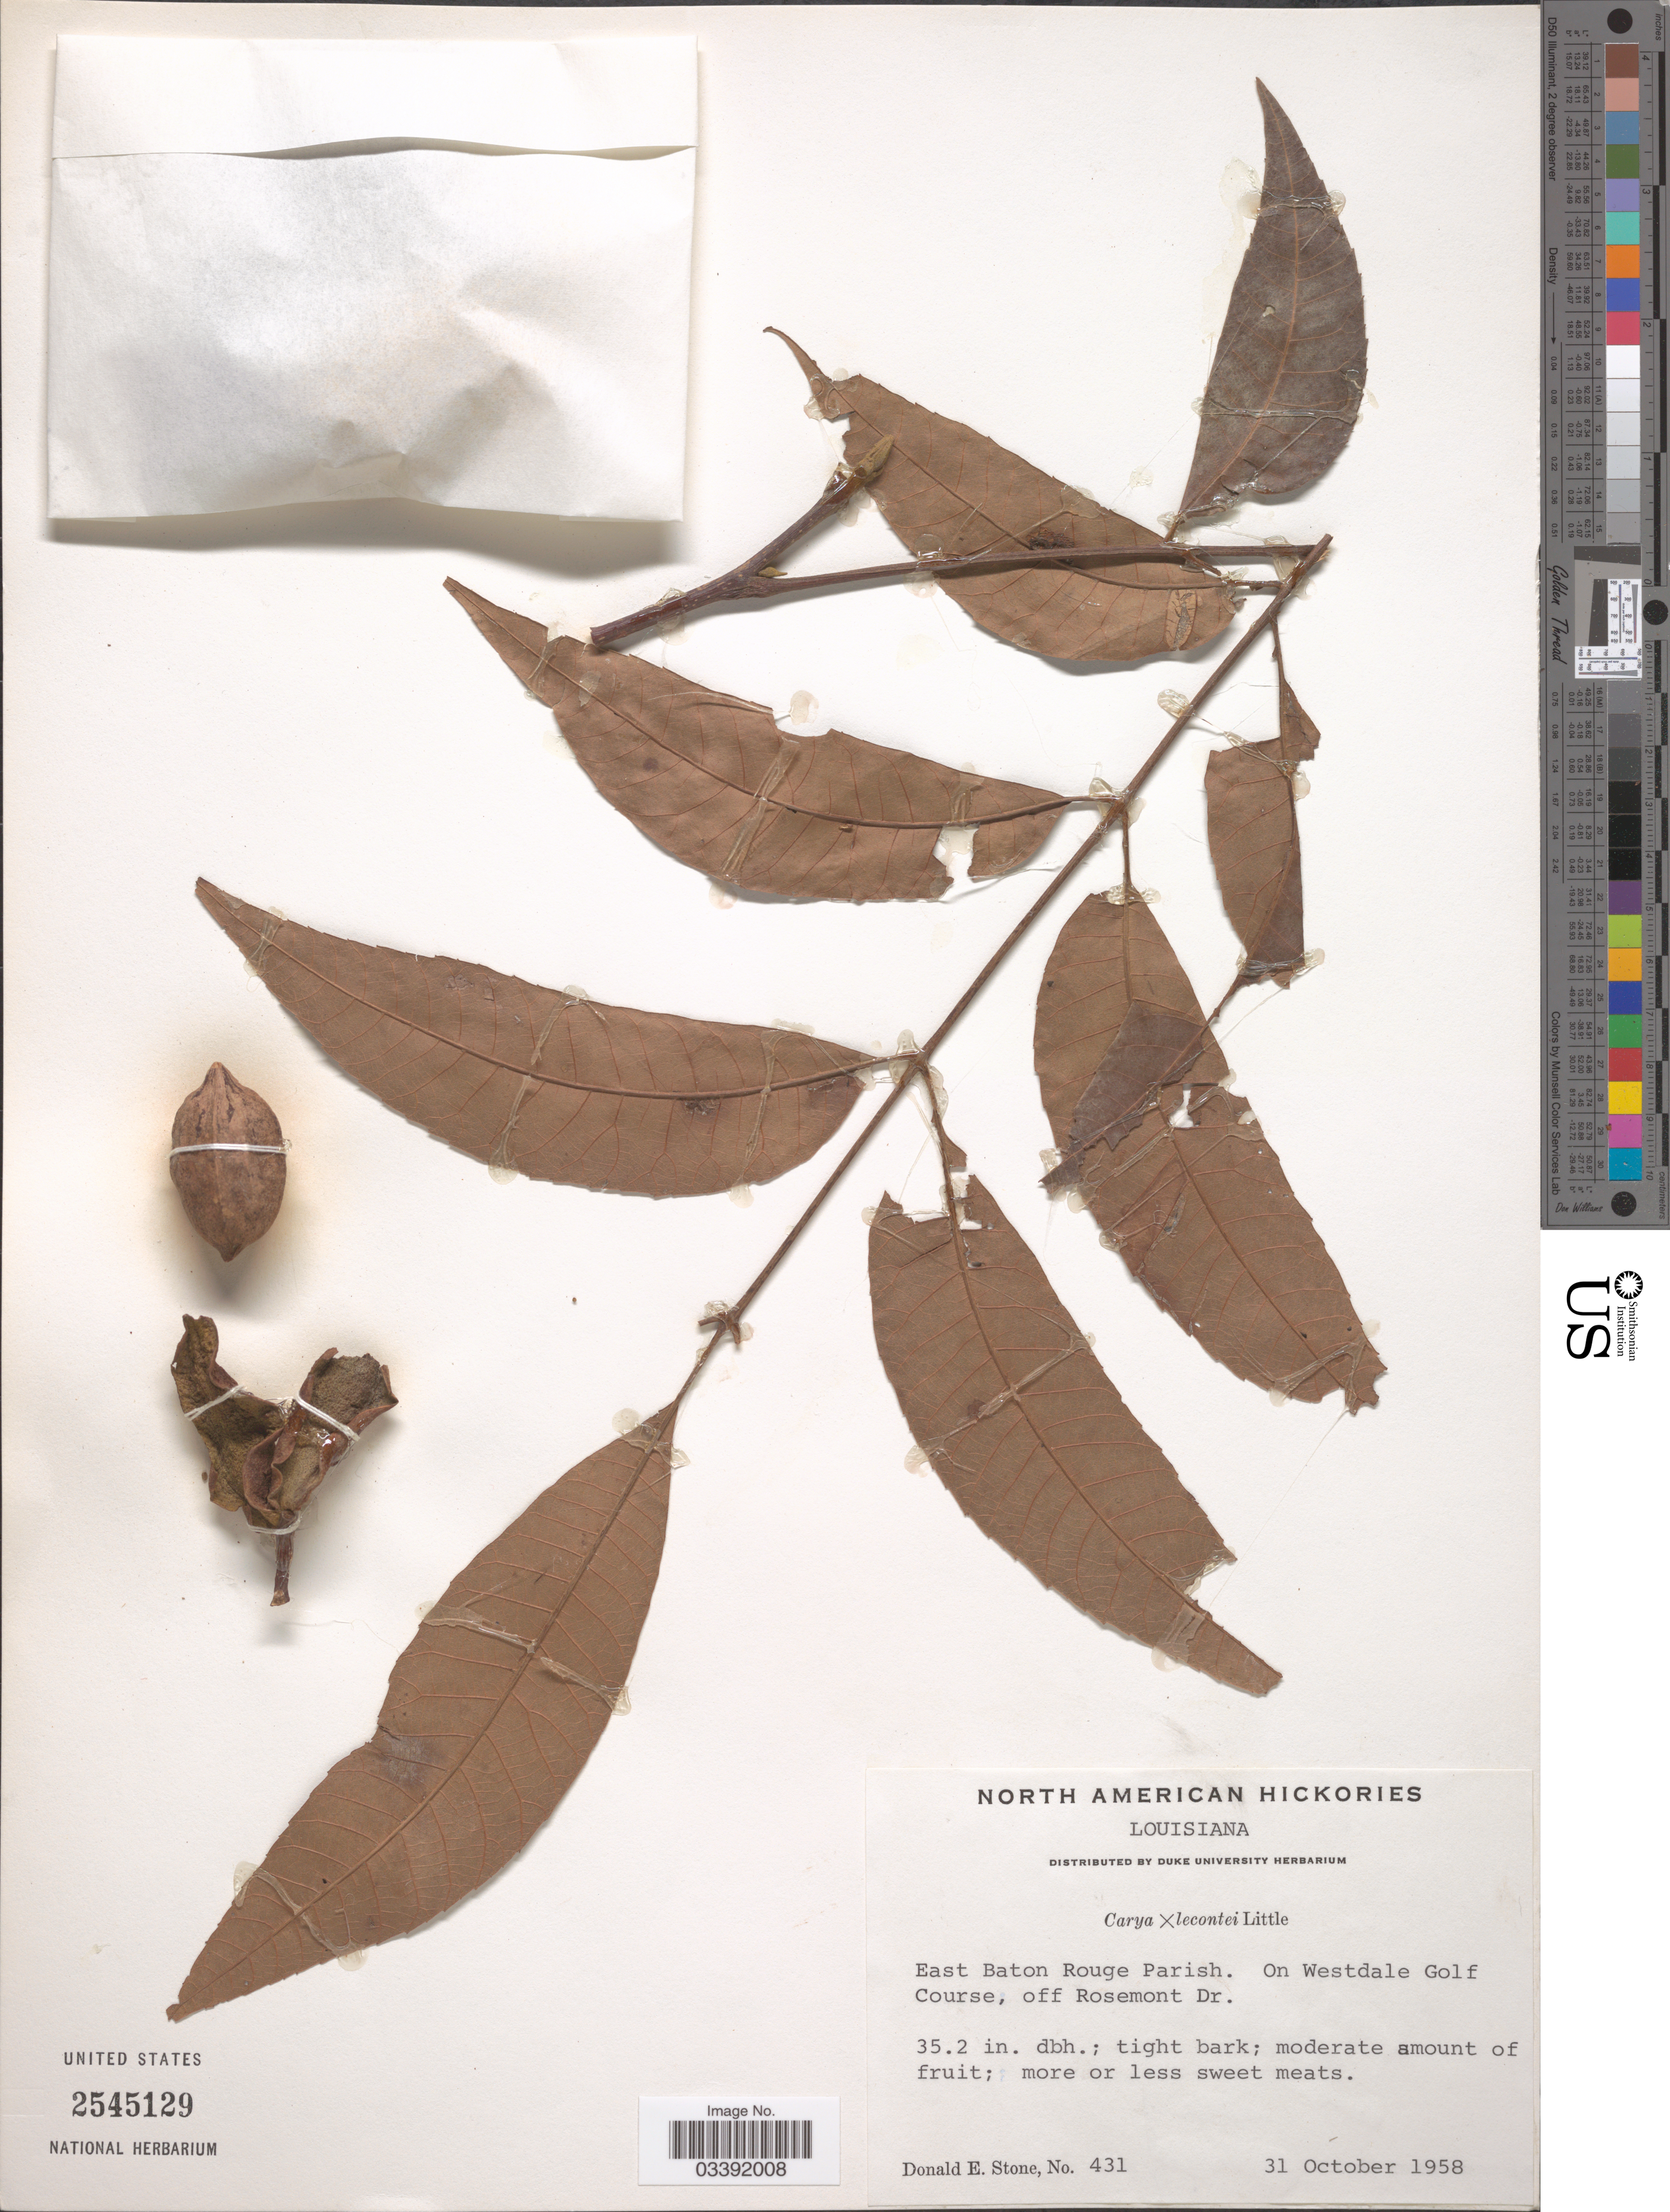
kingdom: Plantae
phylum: Tracheophyta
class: Magnoliopsida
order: Fagales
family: Juglandaceae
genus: Carya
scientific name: Carya x lecontei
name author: Little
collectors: D. Stone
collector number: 431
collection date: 1958-10-31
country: United States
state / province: Louisiana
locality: East Baton Rouge Parish. On Westdale Golf Course, off Rosemont Dr.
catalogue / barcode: US 2545129